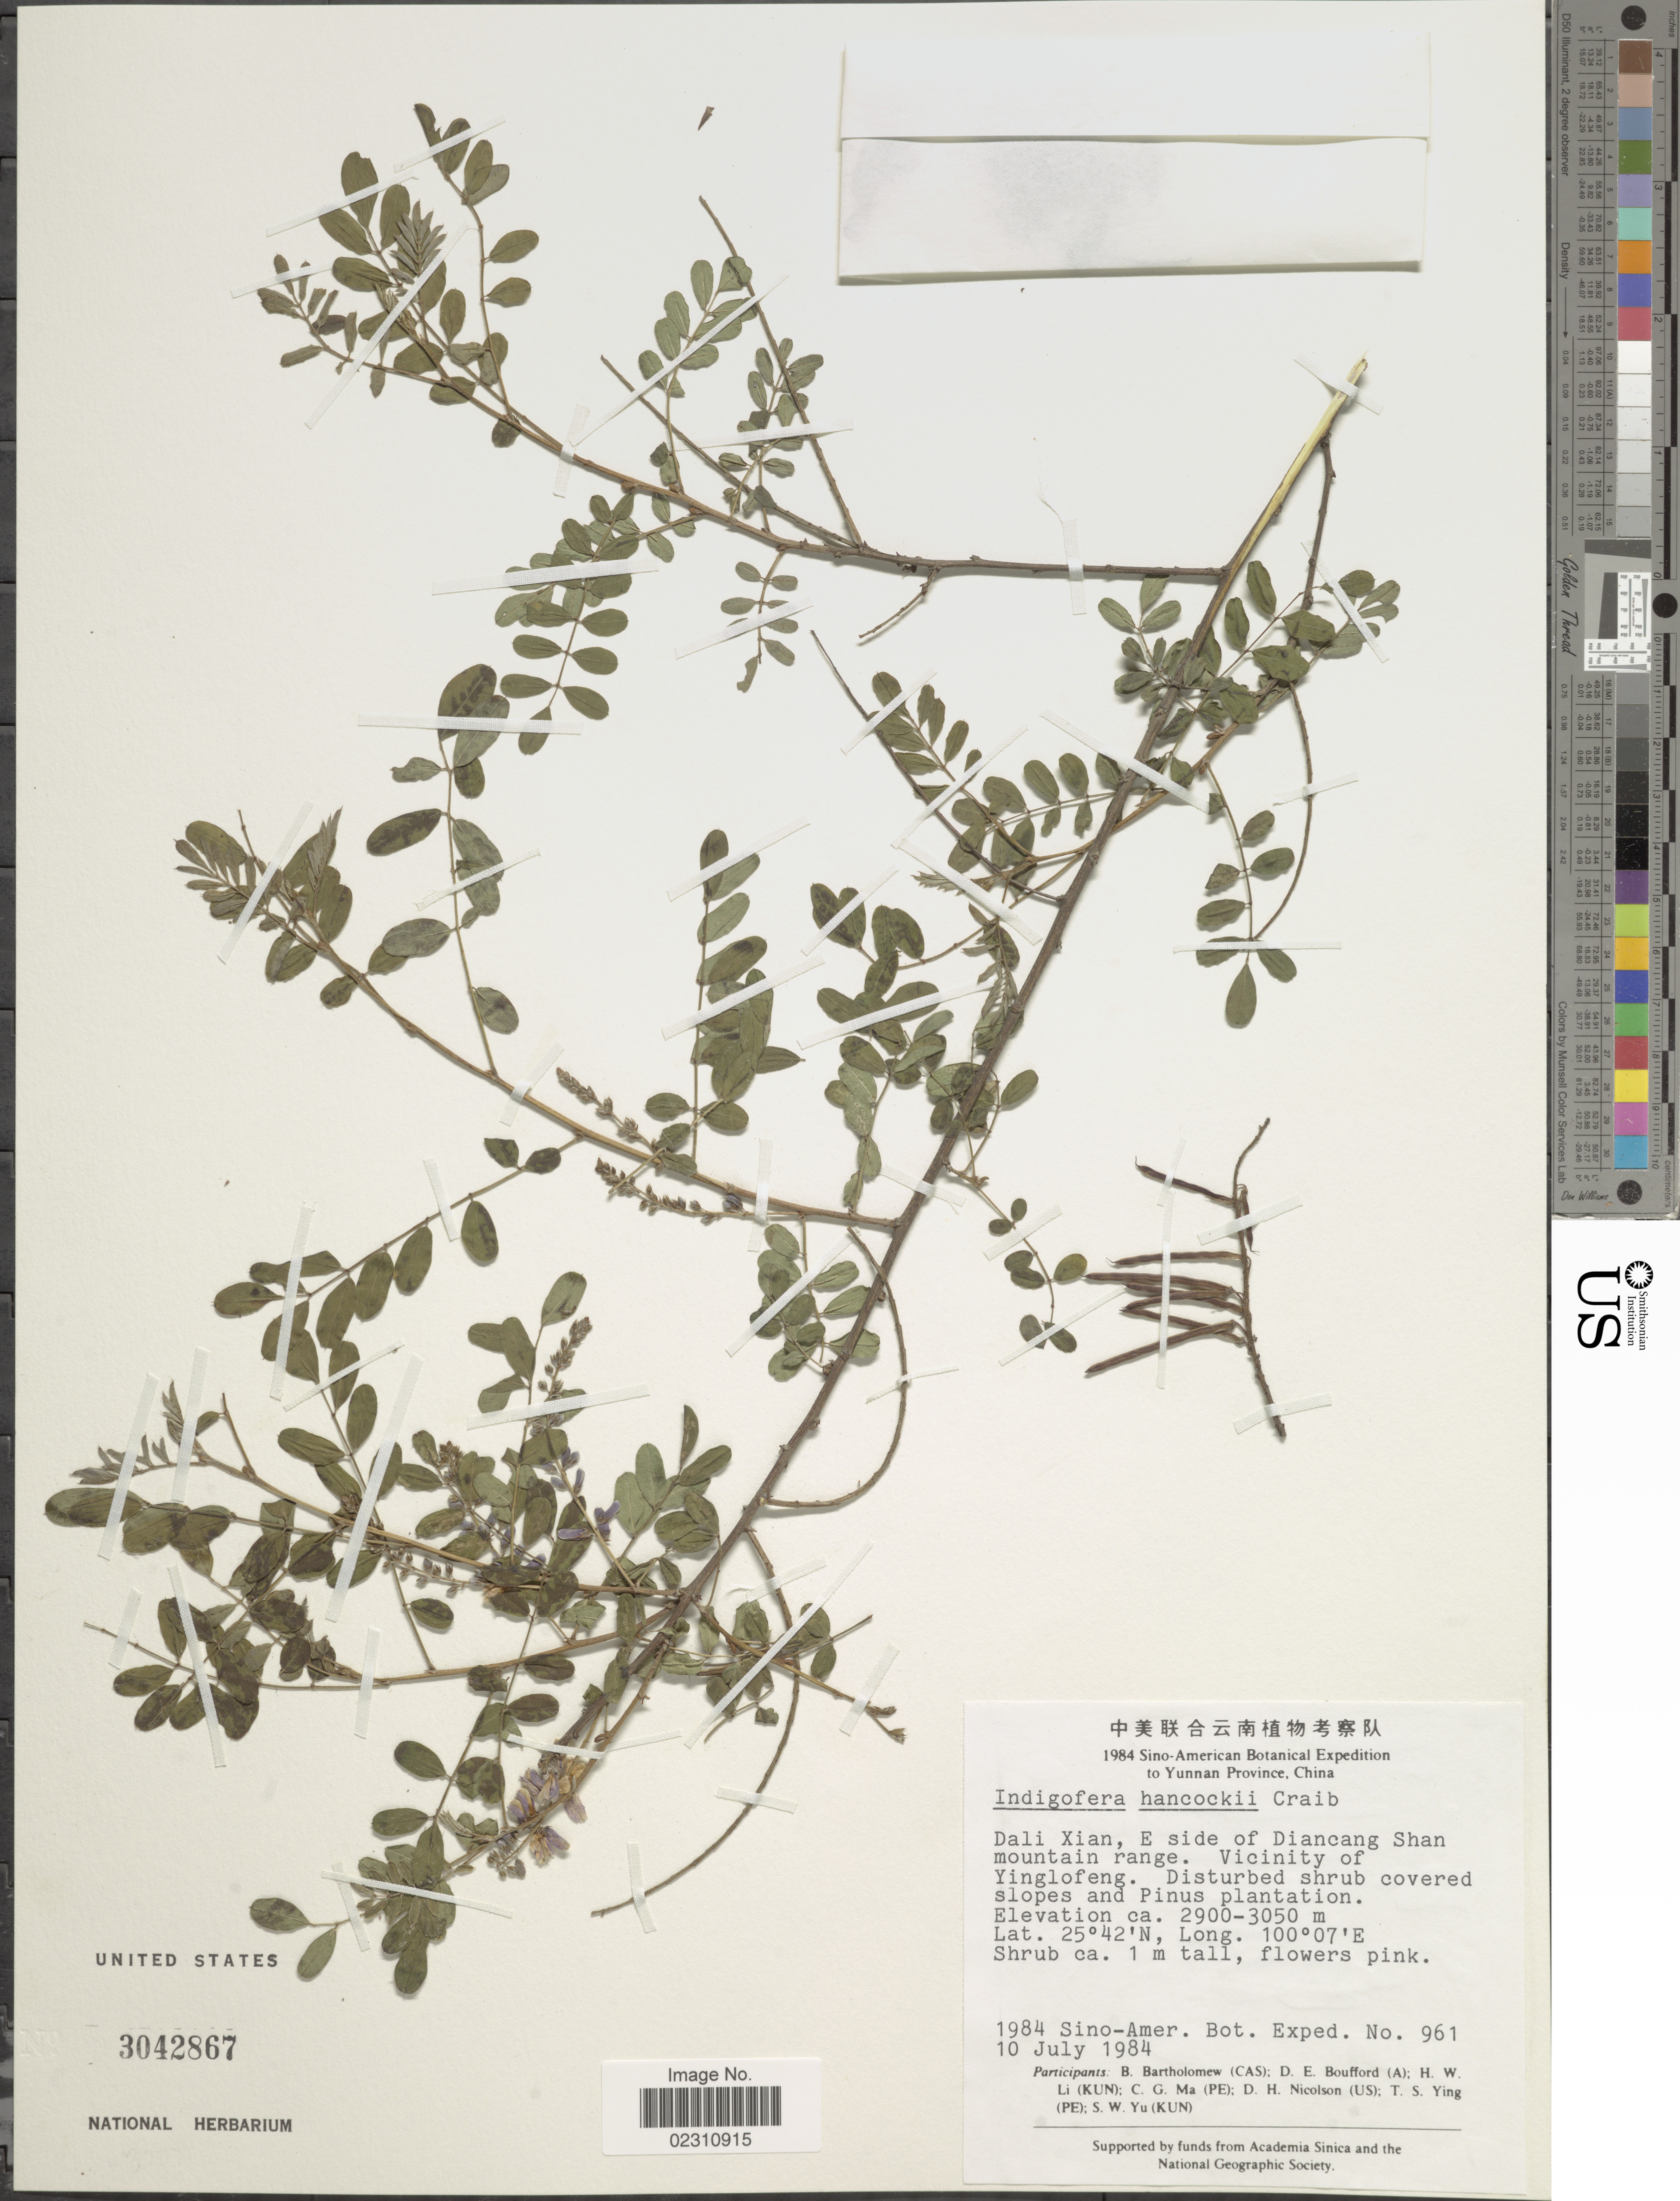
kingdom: Plantae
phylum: Tracheophyta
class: Magnoliopsida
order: Fabales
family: Fabaceae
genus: Indigofera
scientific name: Indigofera hancockii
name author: Craib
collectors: Sino-Amer. Bot. Exped. 1984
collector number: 961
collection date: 1984-07-10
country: China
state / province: Yunnan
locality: Yunnan Province, China. Dali Xian, E side of Diancang Shan mountain range, Vicinity of Yinglofeng.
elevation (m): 2900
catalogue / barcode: US 3042867